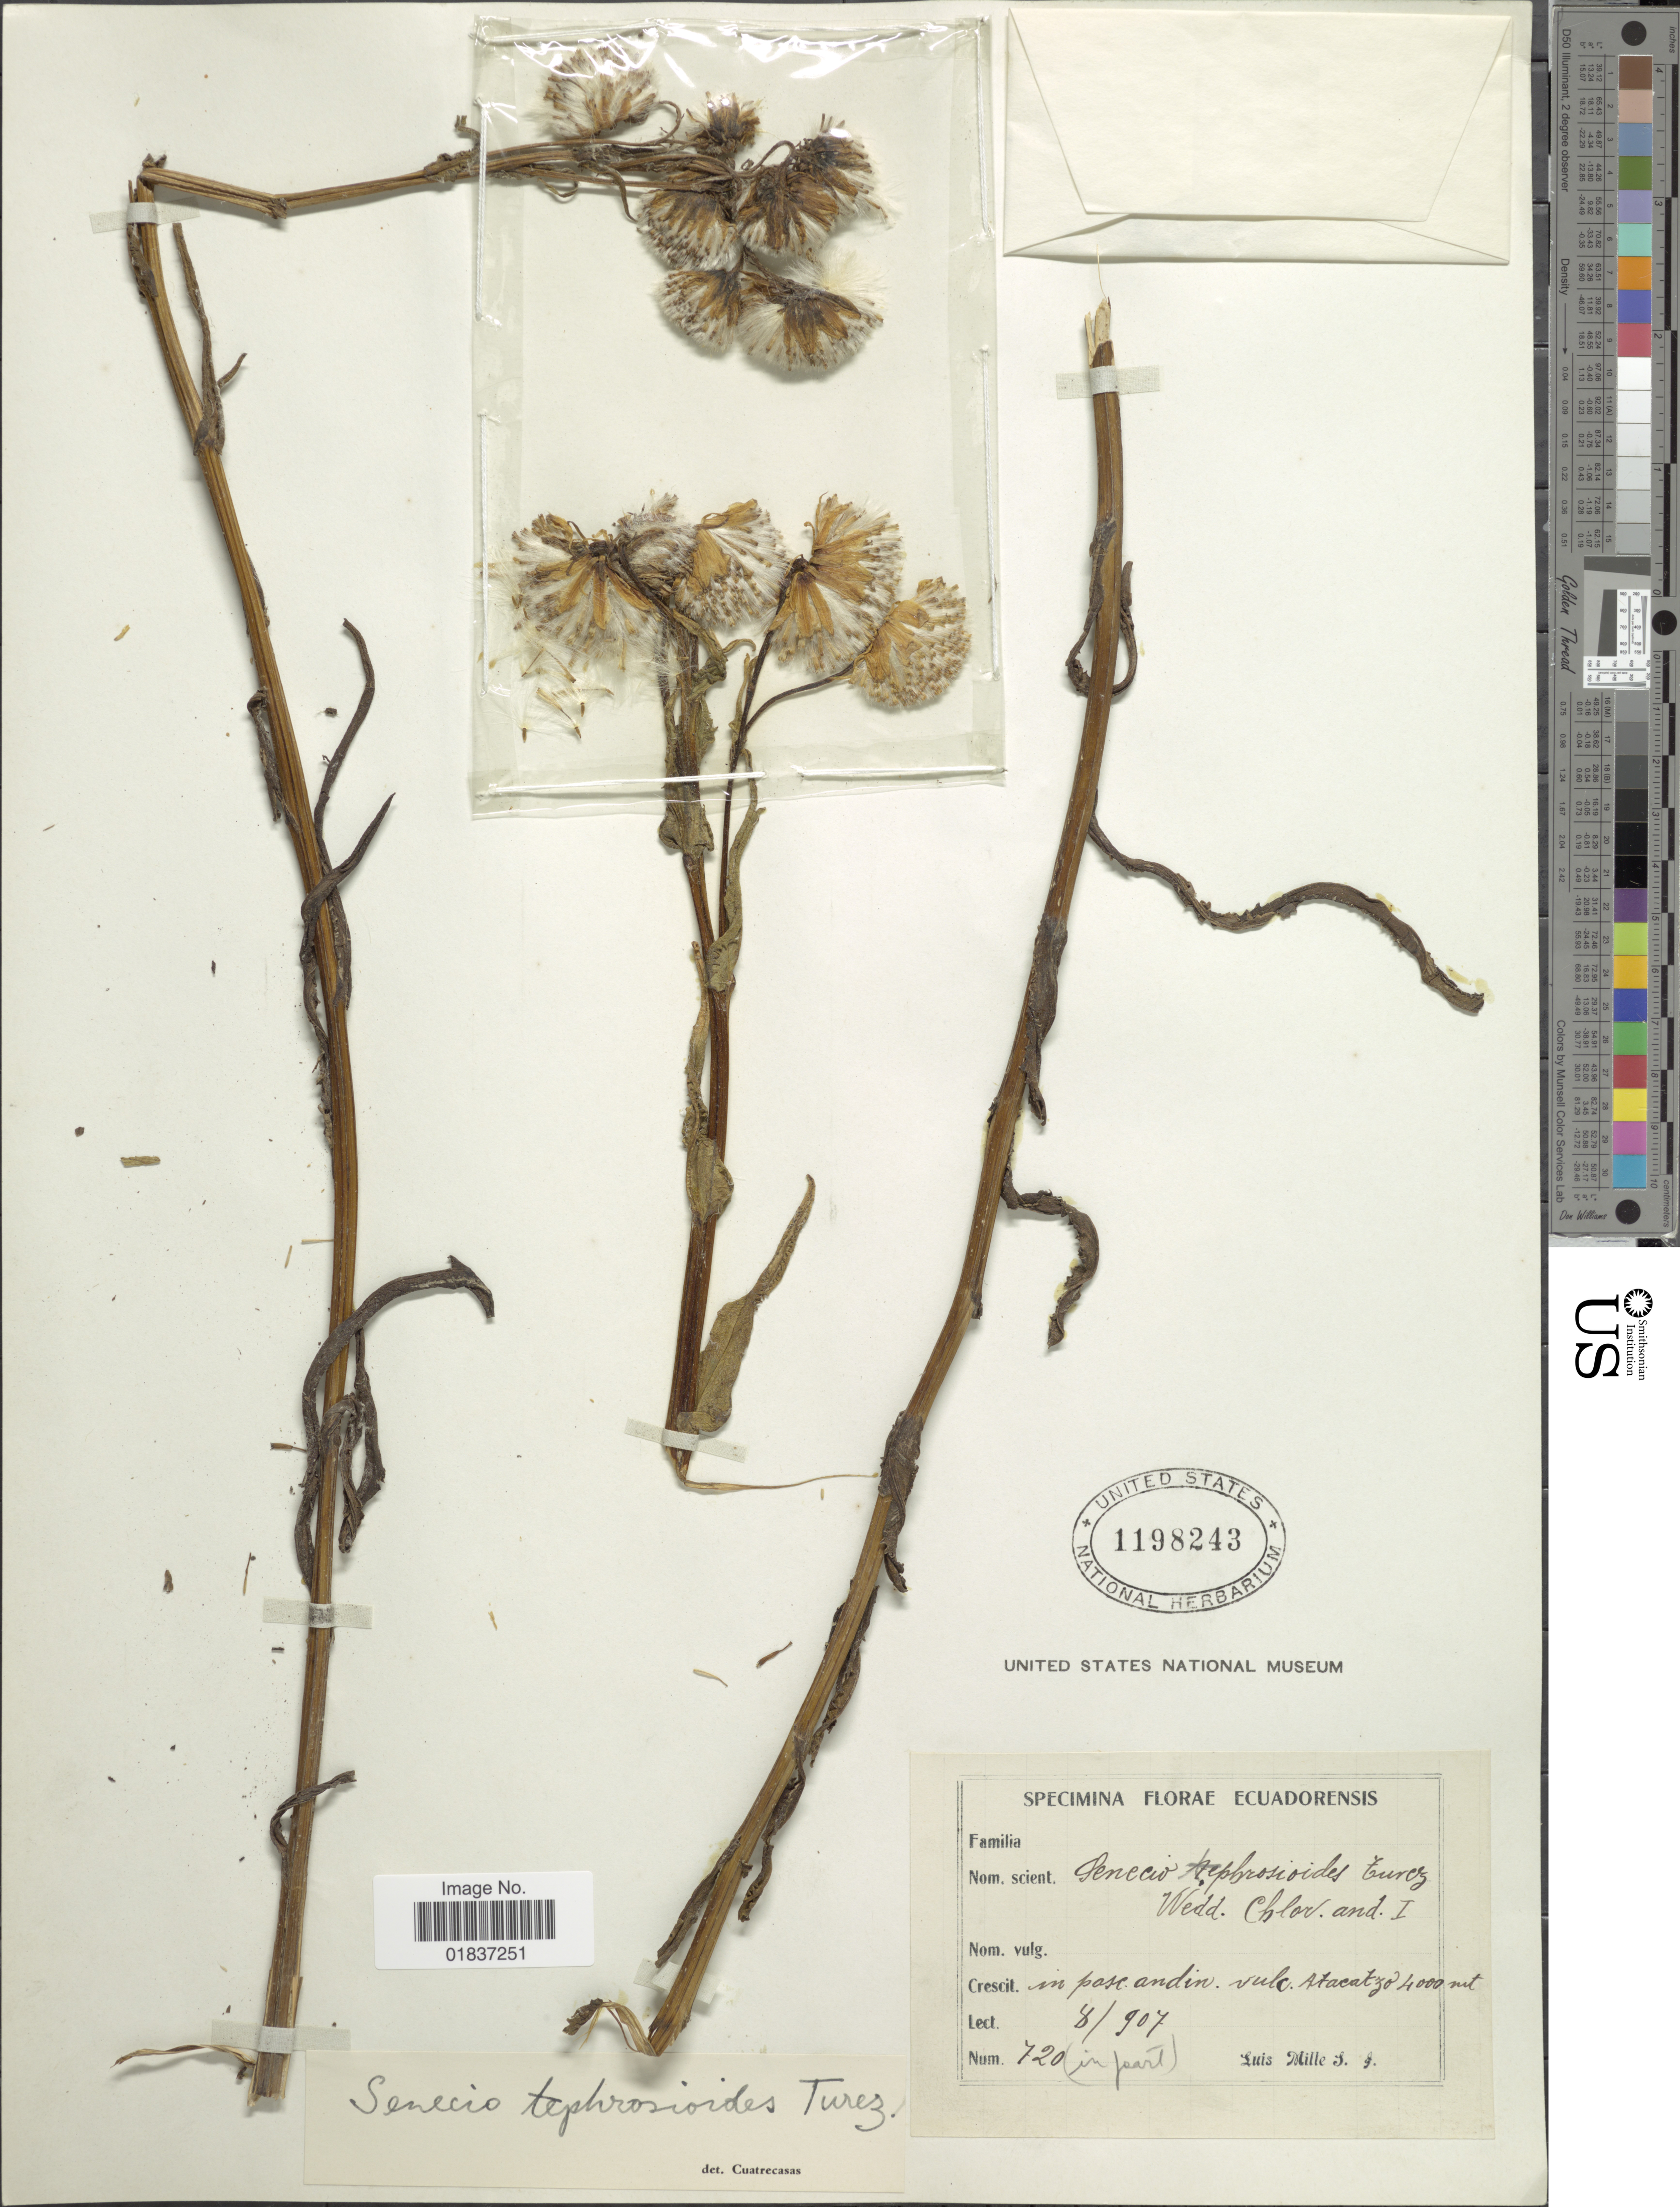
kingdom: Plantae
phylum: Tracheophyta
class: Magnoliopsida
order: Asterales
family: Asteraceae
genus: Senecio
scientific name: Senecio tephrosioides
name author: Turcz.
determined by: Salomon, Luciana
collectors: L. Mille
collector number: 720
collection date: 1907-08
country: Ecuador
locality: In pase andin. vulo. Atacatz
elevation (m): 4000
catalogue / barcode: US 1198243